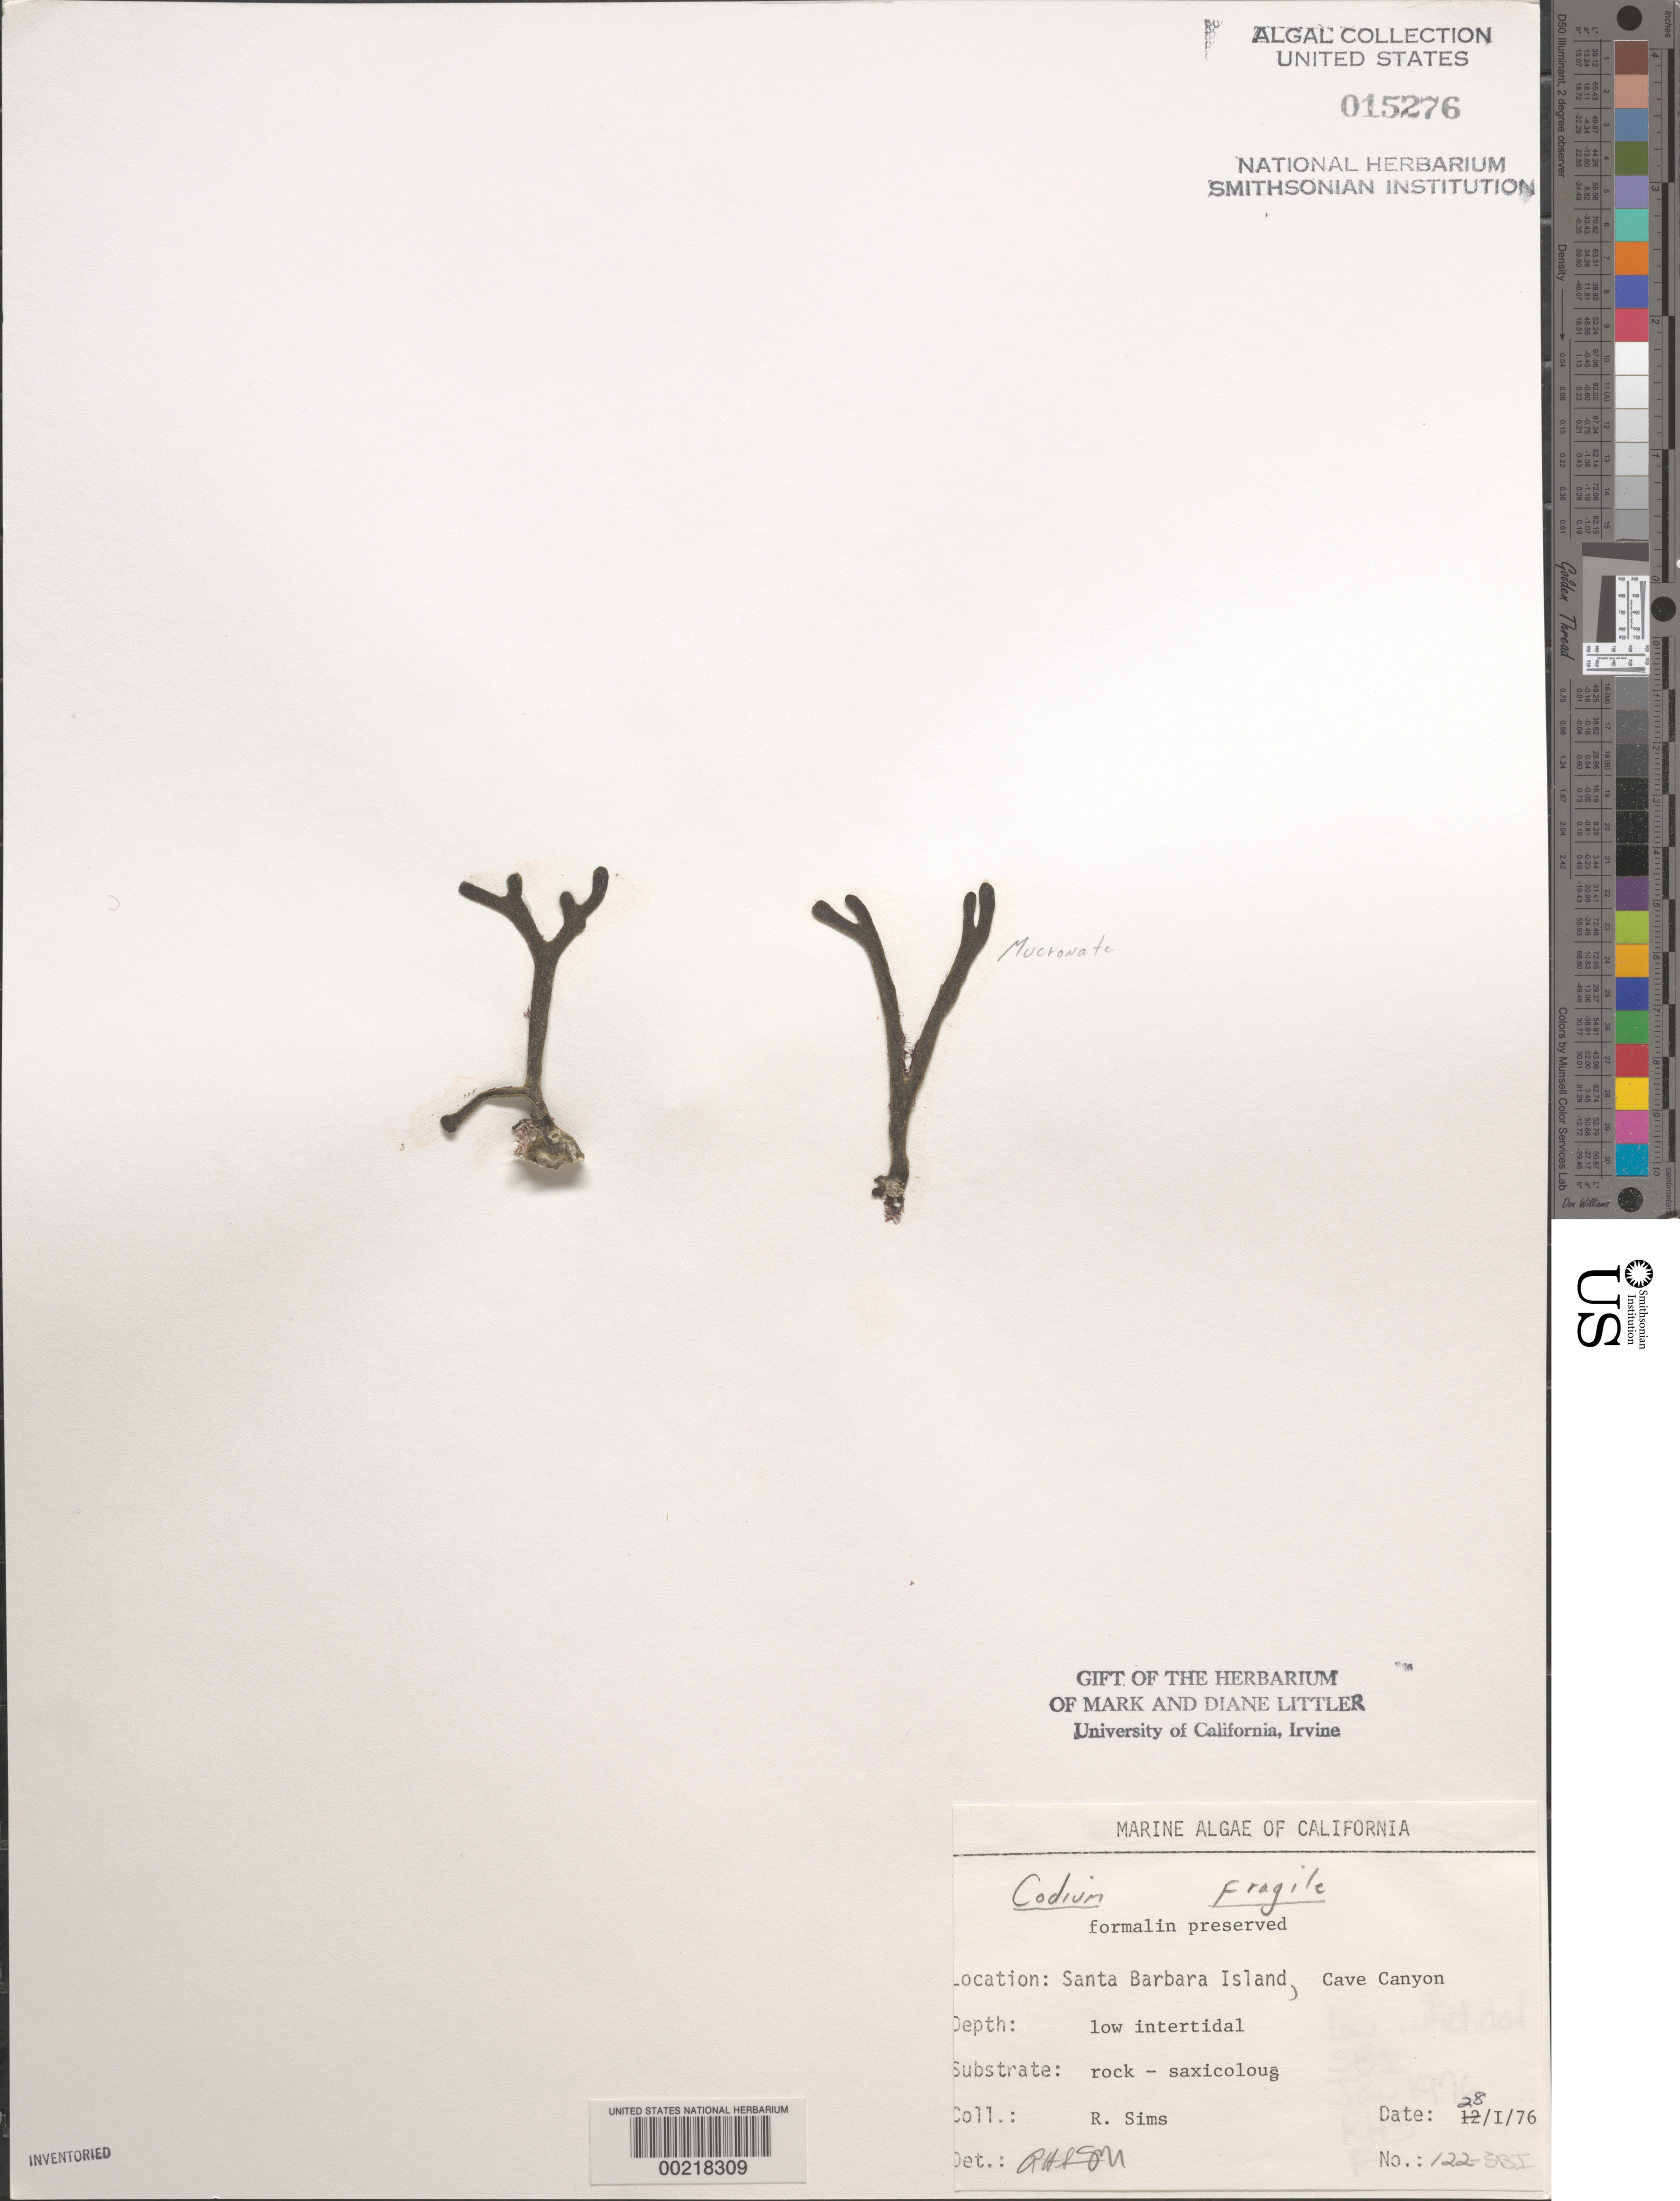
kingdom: Plantae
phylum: Chlorophyta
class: Ulvophyceae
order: Bryopsidales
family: Codiaceae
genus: Codium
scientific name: Codium fragile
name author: (Suringar) P. Hariot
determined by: Sims, Robert H.; Murray, S. N.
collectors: R. H. Sims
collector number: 122-sbi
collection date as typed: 28 Jan 1976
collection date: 1976-01-28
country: United States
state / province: California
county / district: Santa Barbara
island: Santa Barbara Island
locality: Cave Canyon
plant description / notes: BLM-SOCALBIGHT Rocky Intertidal Survey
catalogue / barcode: US 15276